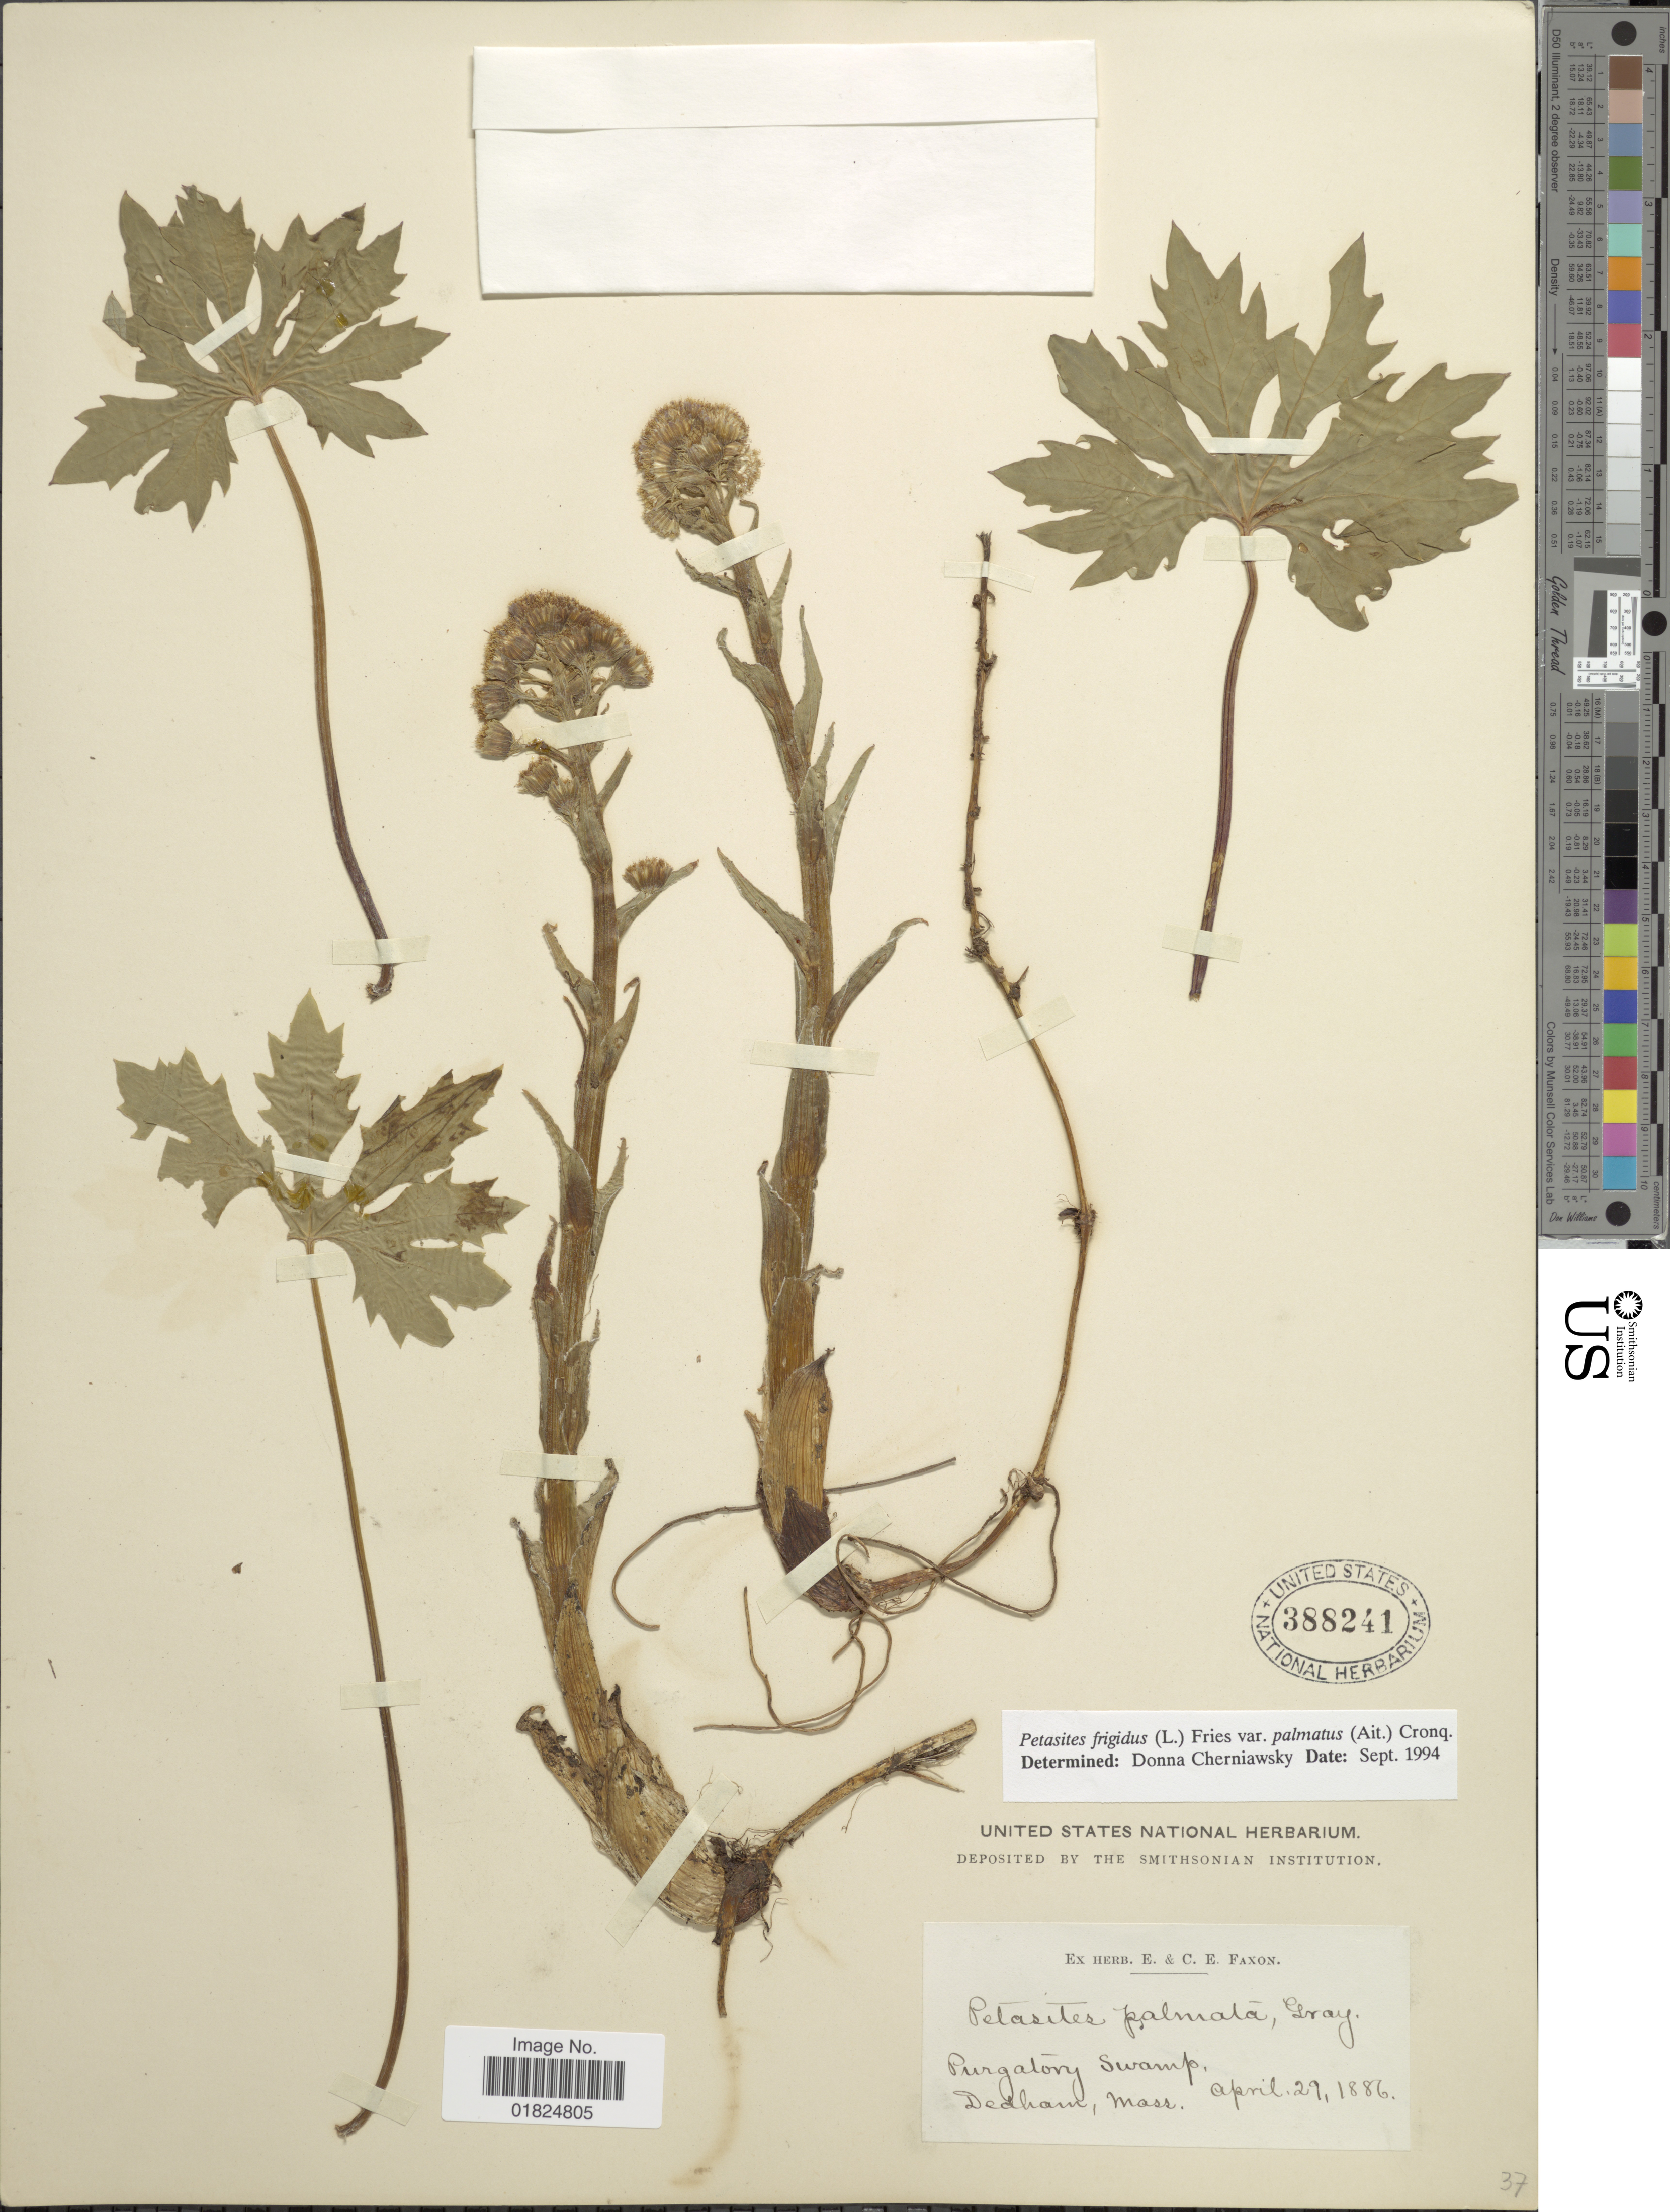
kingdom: Plantae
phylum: Tracheophyta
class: Magnoliopsida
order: Asterales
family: Asteraceae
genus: Petasites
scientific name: Petasites frigidus var. palmatus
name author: (Aiton) Cody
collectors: ex herb. E. & C.E. Faxon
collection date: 1886-04-29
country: United States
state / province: Massachusetts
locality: Purgatory swamp. Dedham, Mass.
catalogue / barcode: US 388241